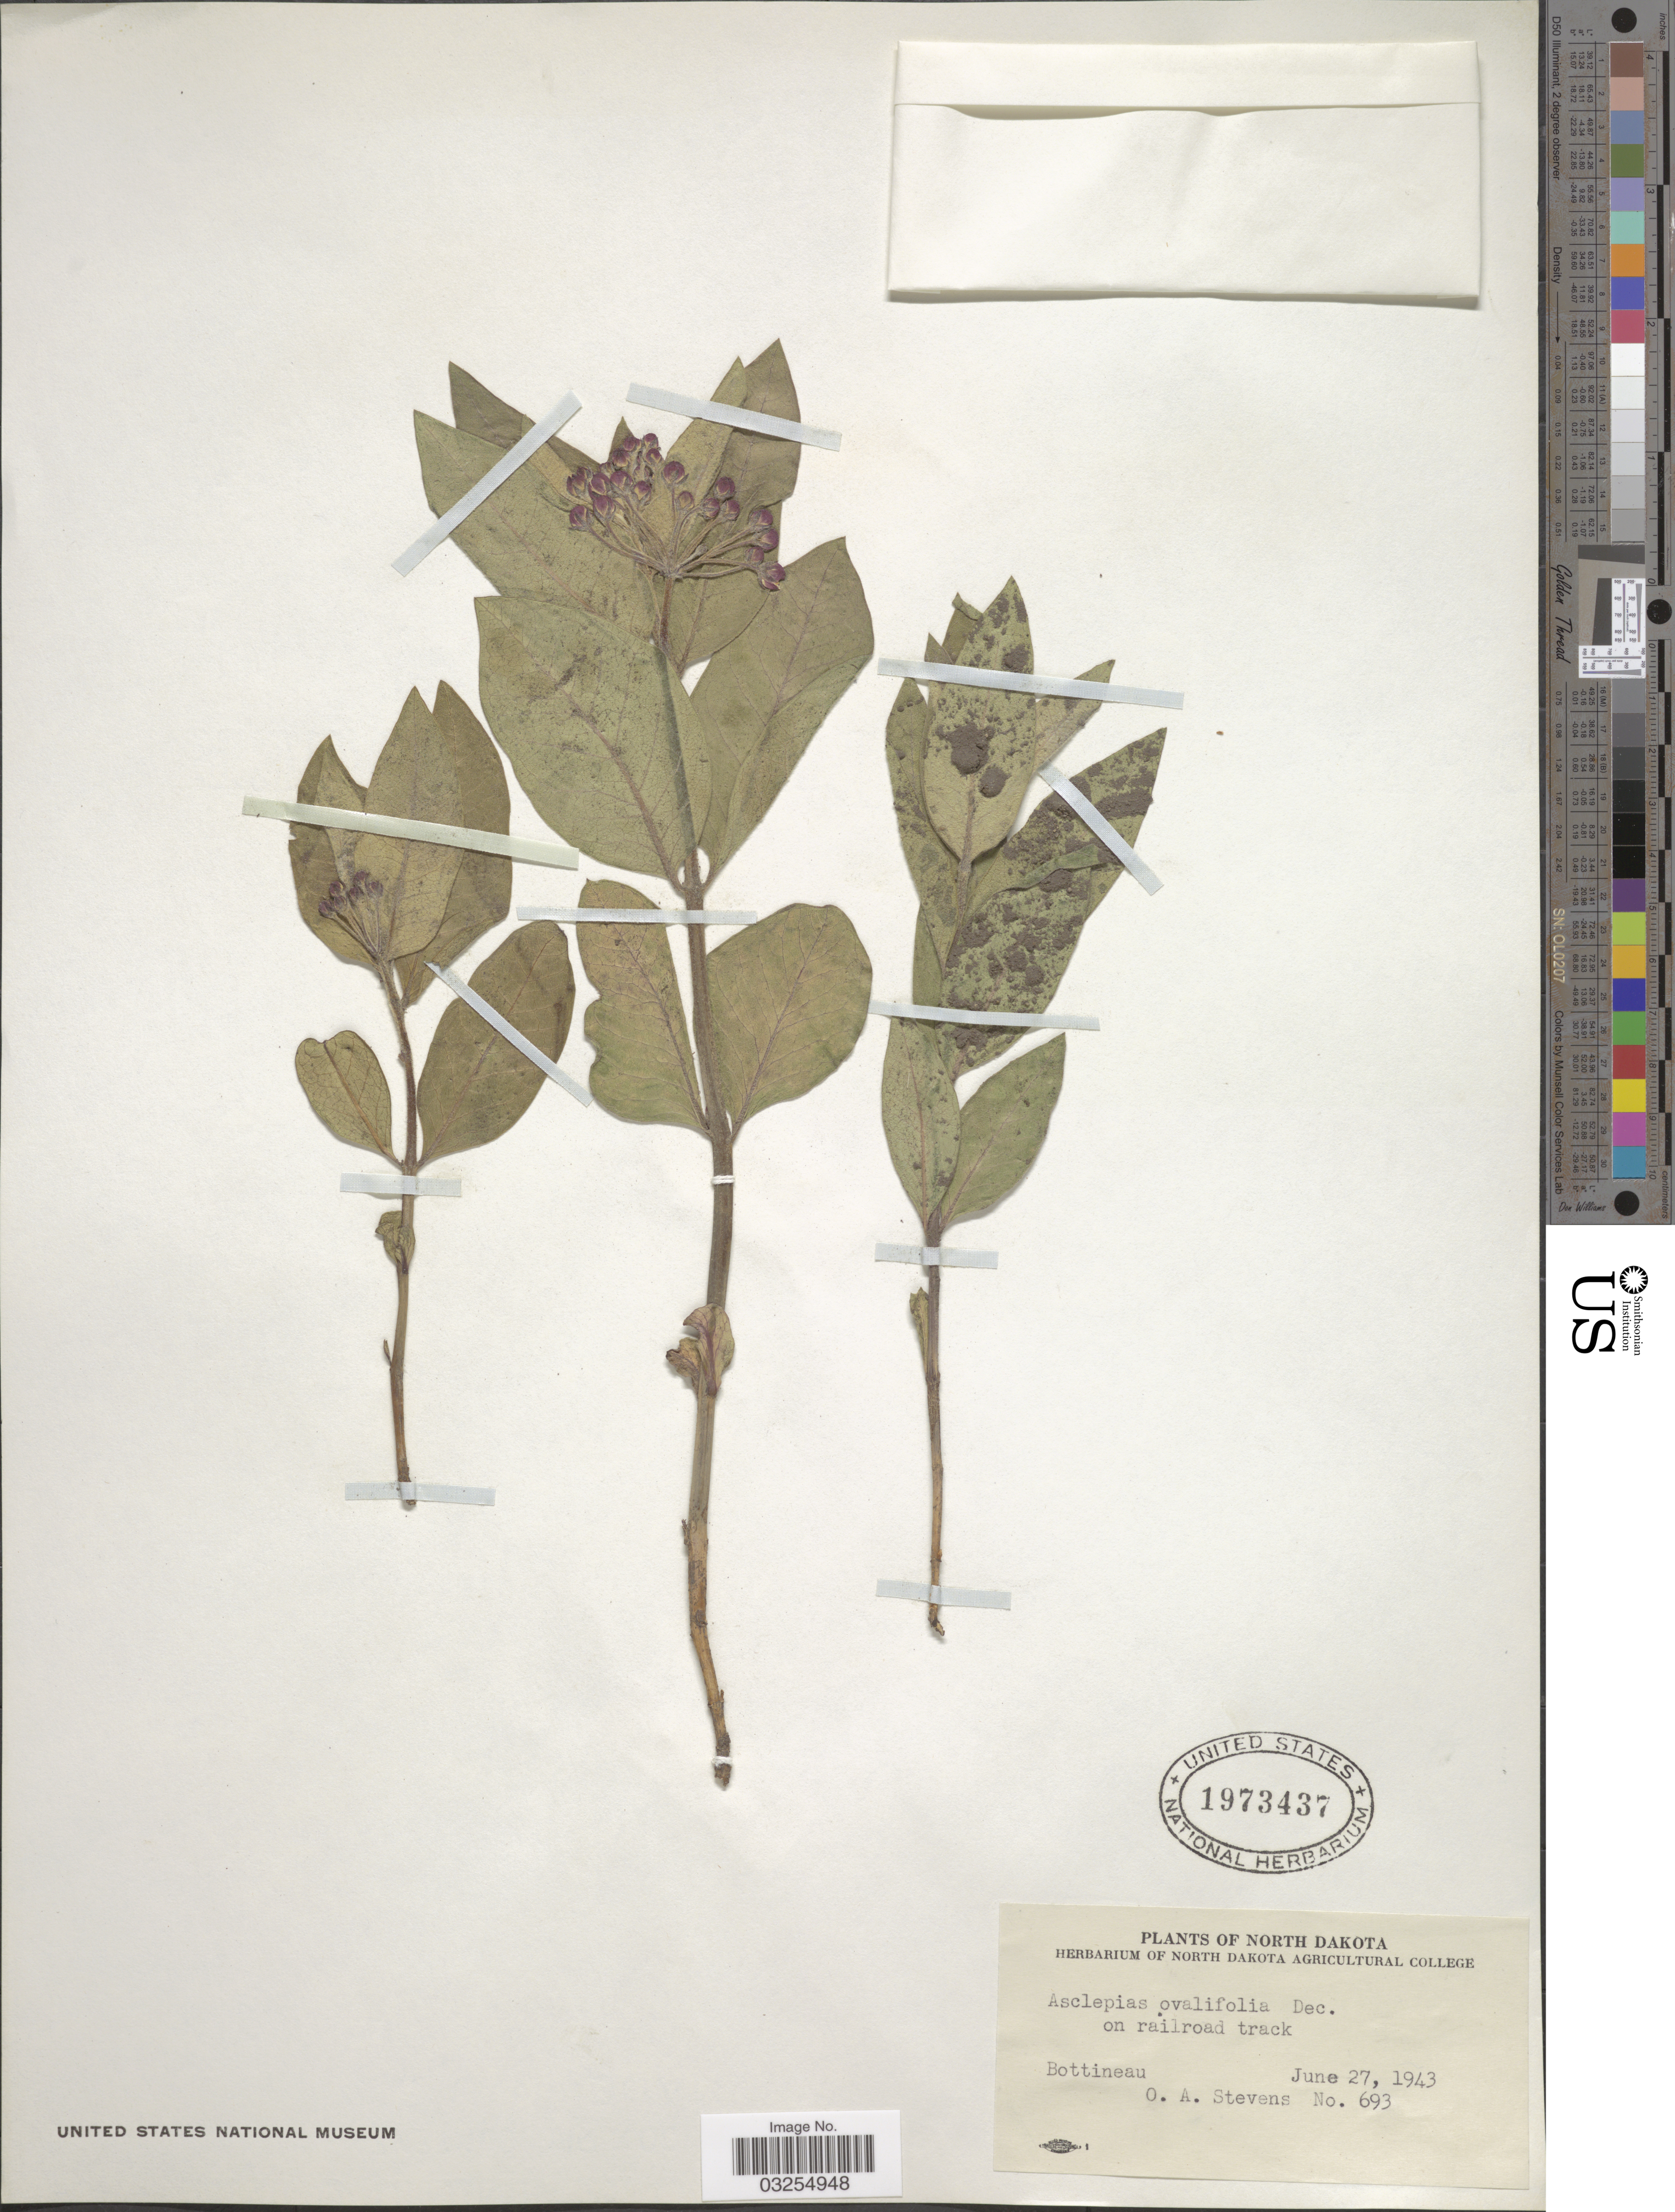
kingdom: Plantae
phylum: Tracheophyta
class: Magnoliopsida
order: Gentianales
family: Apocynaceae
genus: Asclepias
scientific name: Asclepias ovalifolia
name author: Decne.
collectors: O. A. Stevens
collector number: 693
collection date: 1943-06-27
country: United States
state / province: North Dakota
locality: Bottineau.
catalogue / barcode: US 1973437